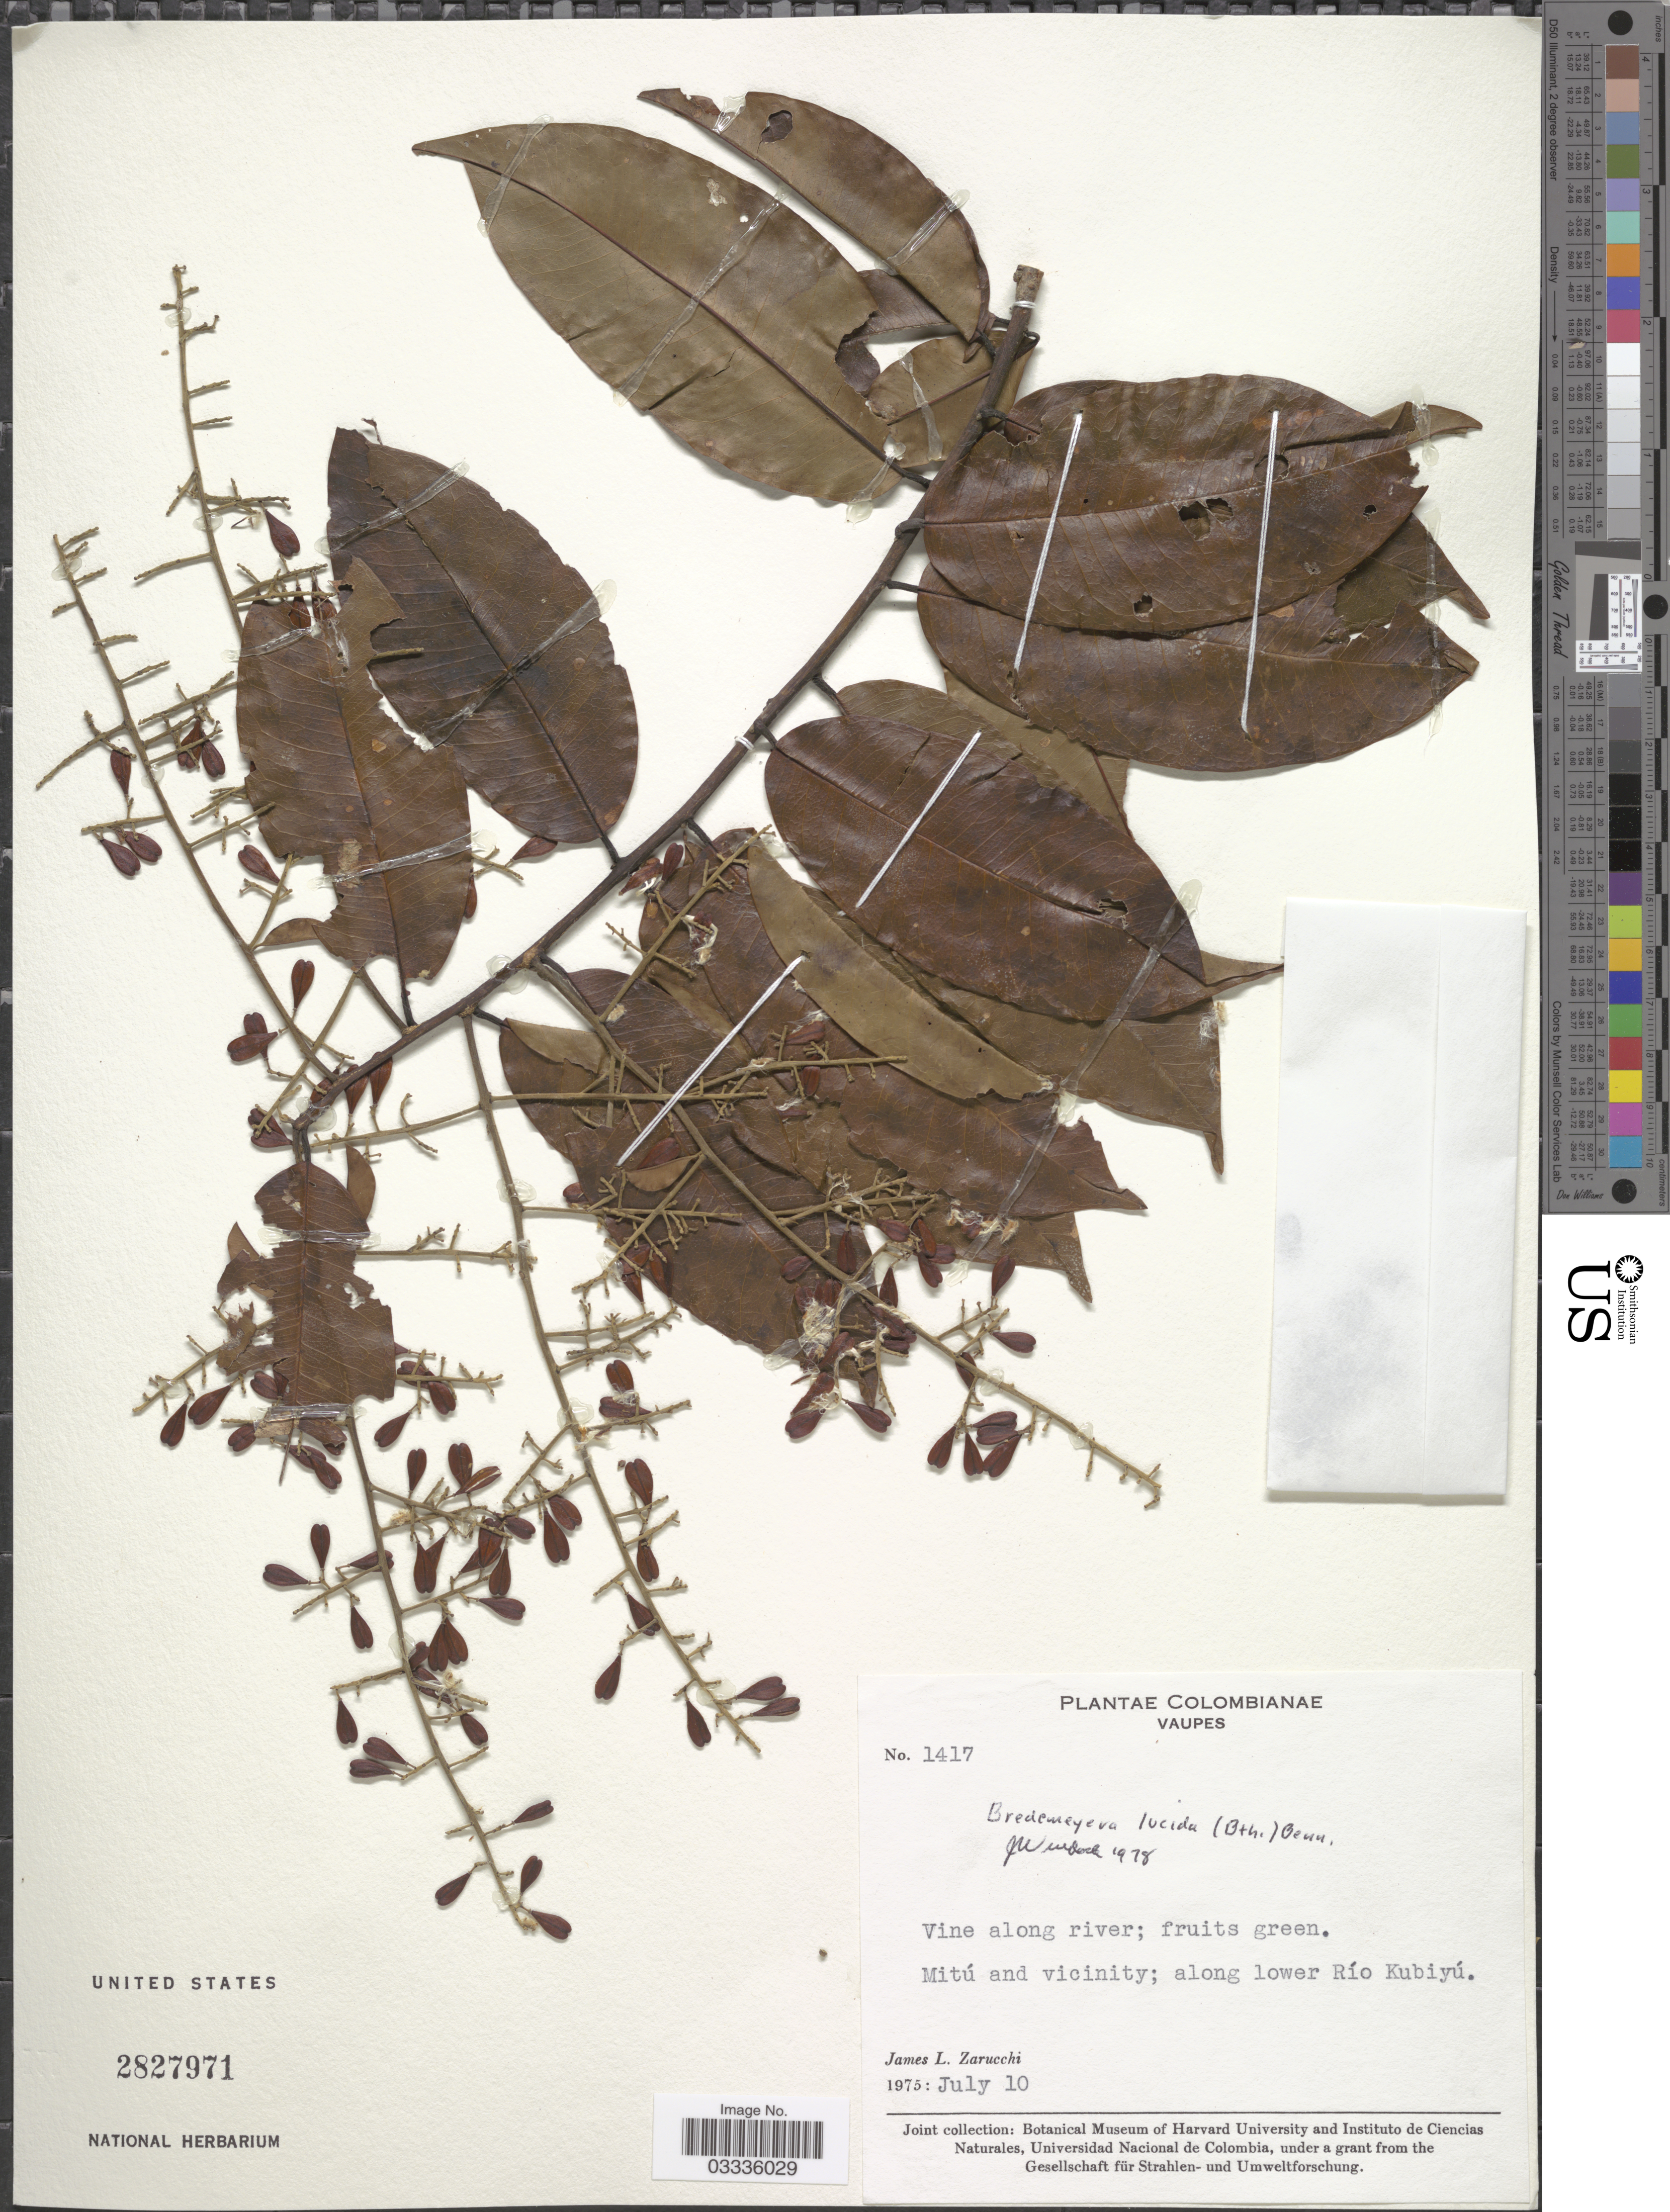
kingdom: Plantae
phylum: Tracheophyta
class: Magnoliopsida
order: Fabales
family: Polygalaceae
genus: Bredemeyera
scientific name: Bredemeyera lucida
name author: (Benth.) Klotzsch ex Hassk.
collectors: J. L. Zarucchi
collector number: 1417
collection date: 1975-07-10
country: Colombia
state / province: Vaupés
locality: Mitú and vicinity; along lower Río Kubiyú.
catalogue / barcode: US 2827971